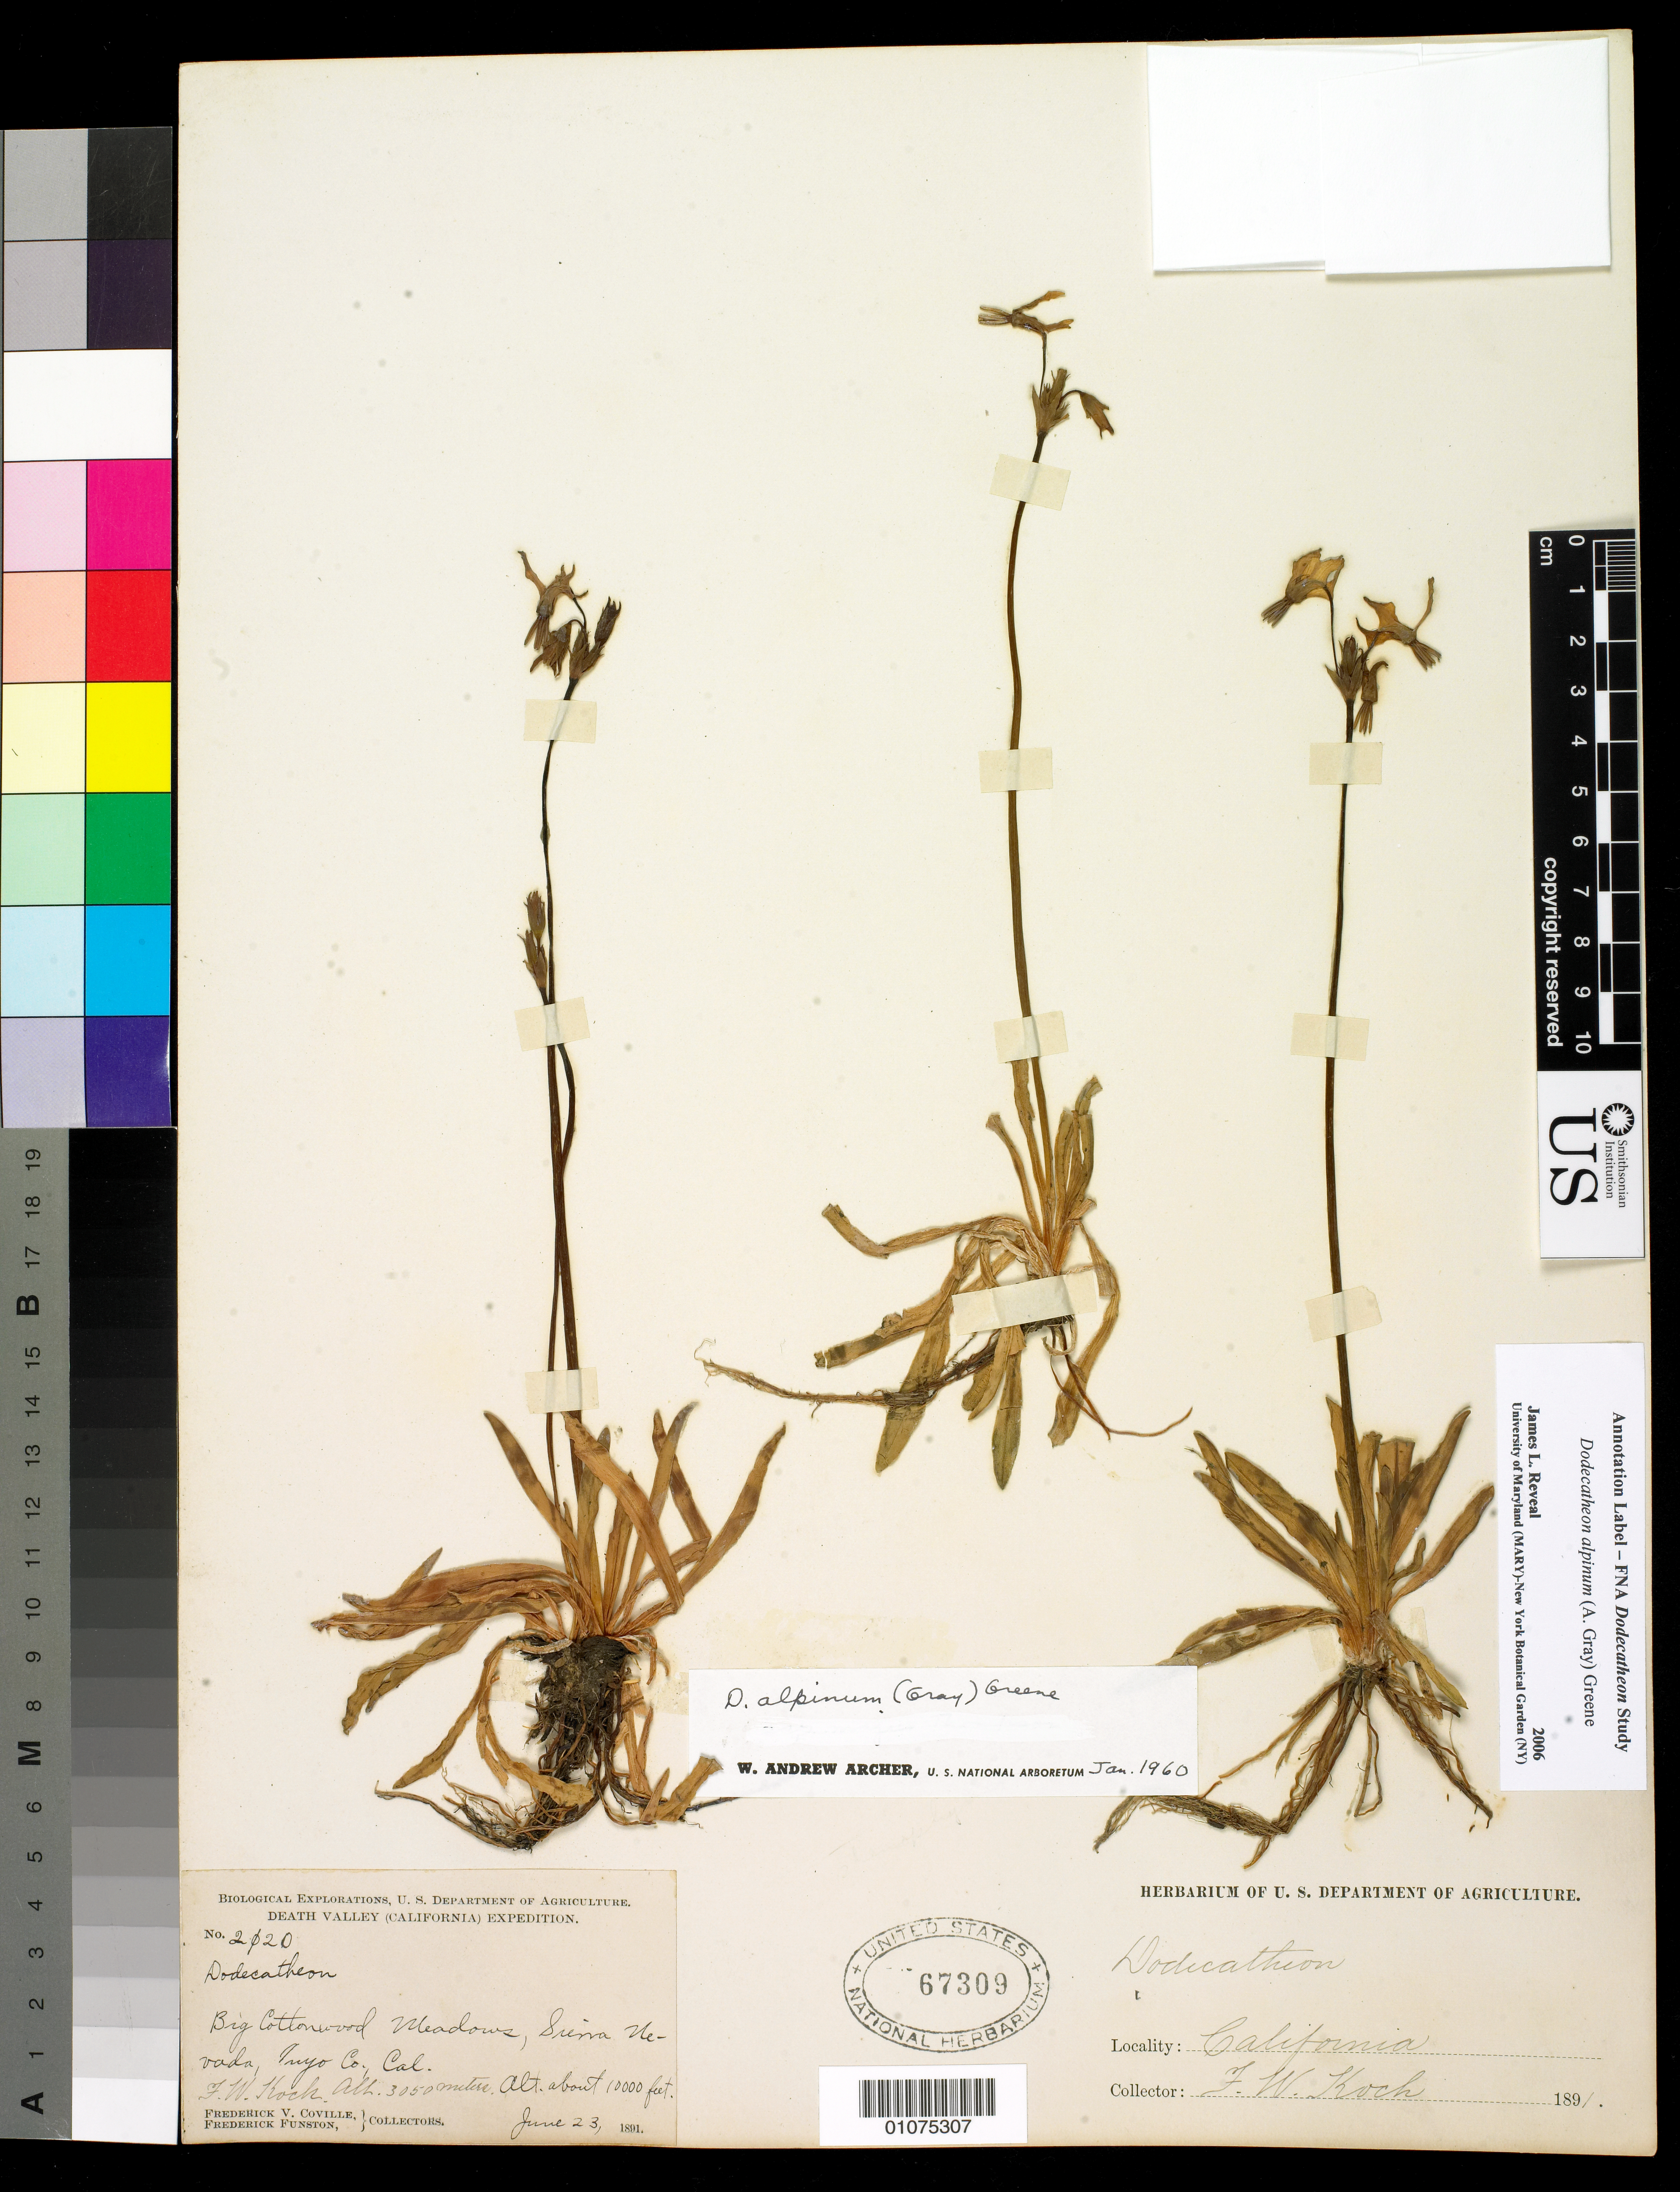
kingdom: Plantae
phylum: Tracheophyta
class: Magnoliopsida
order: Ericales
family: Primulaceae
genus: Dodecatheon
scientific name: Dodecatheon alpinum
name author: (A. Gray) Greene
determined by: Reveal, J. L.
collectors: F. W. Koch, F. V. Coville & F. Funston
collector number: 2120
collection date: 1891-06-23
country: United States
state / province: California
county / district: Inyo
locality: Brig Cottenwood Meadows, Suira Nevada, Iniyo Co. Cal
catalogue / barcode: US 67309